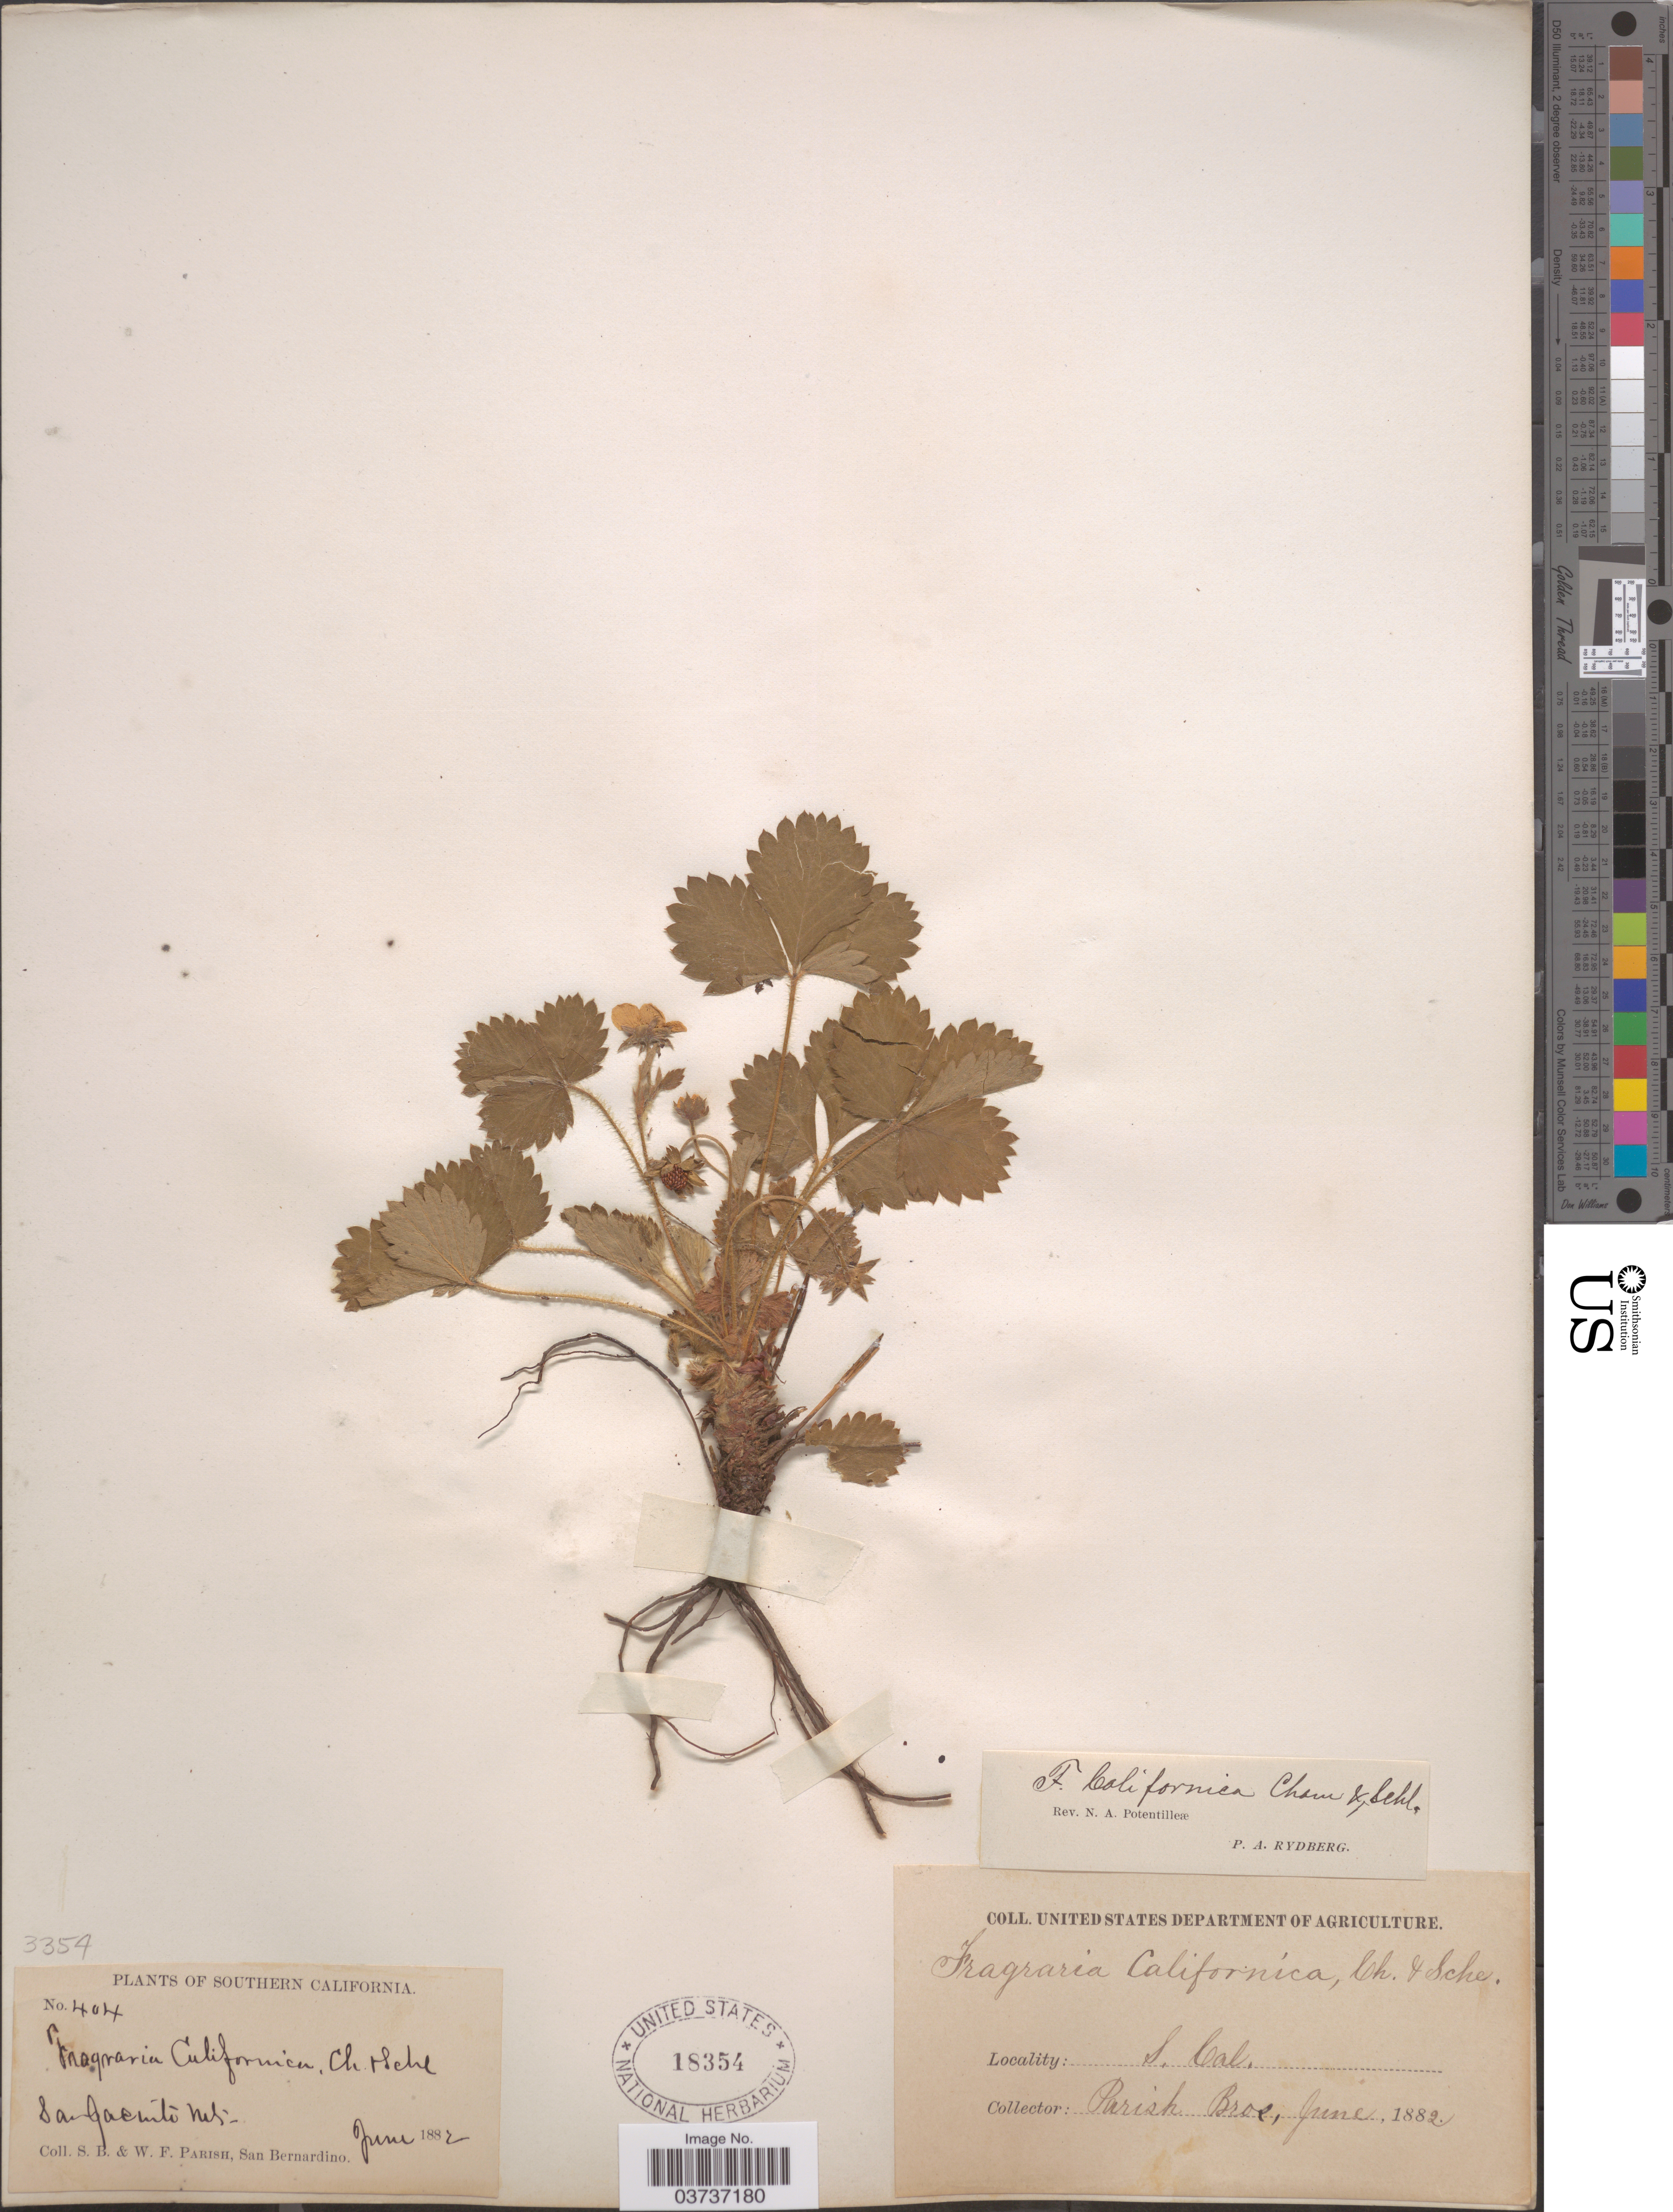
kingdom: Plantae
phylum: Tracheophyta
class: Magnoliopsida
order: Rosales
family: Rosaceae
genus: Fragaria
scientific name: Fragaria californica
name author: Cham. & Schltdl.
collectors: S. B. Parish & W. F. Parish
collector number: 404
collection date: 1882-06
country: United States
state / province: California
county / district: Riverside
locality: Southern California. San Jacinto Mts.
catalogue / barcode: US 18354